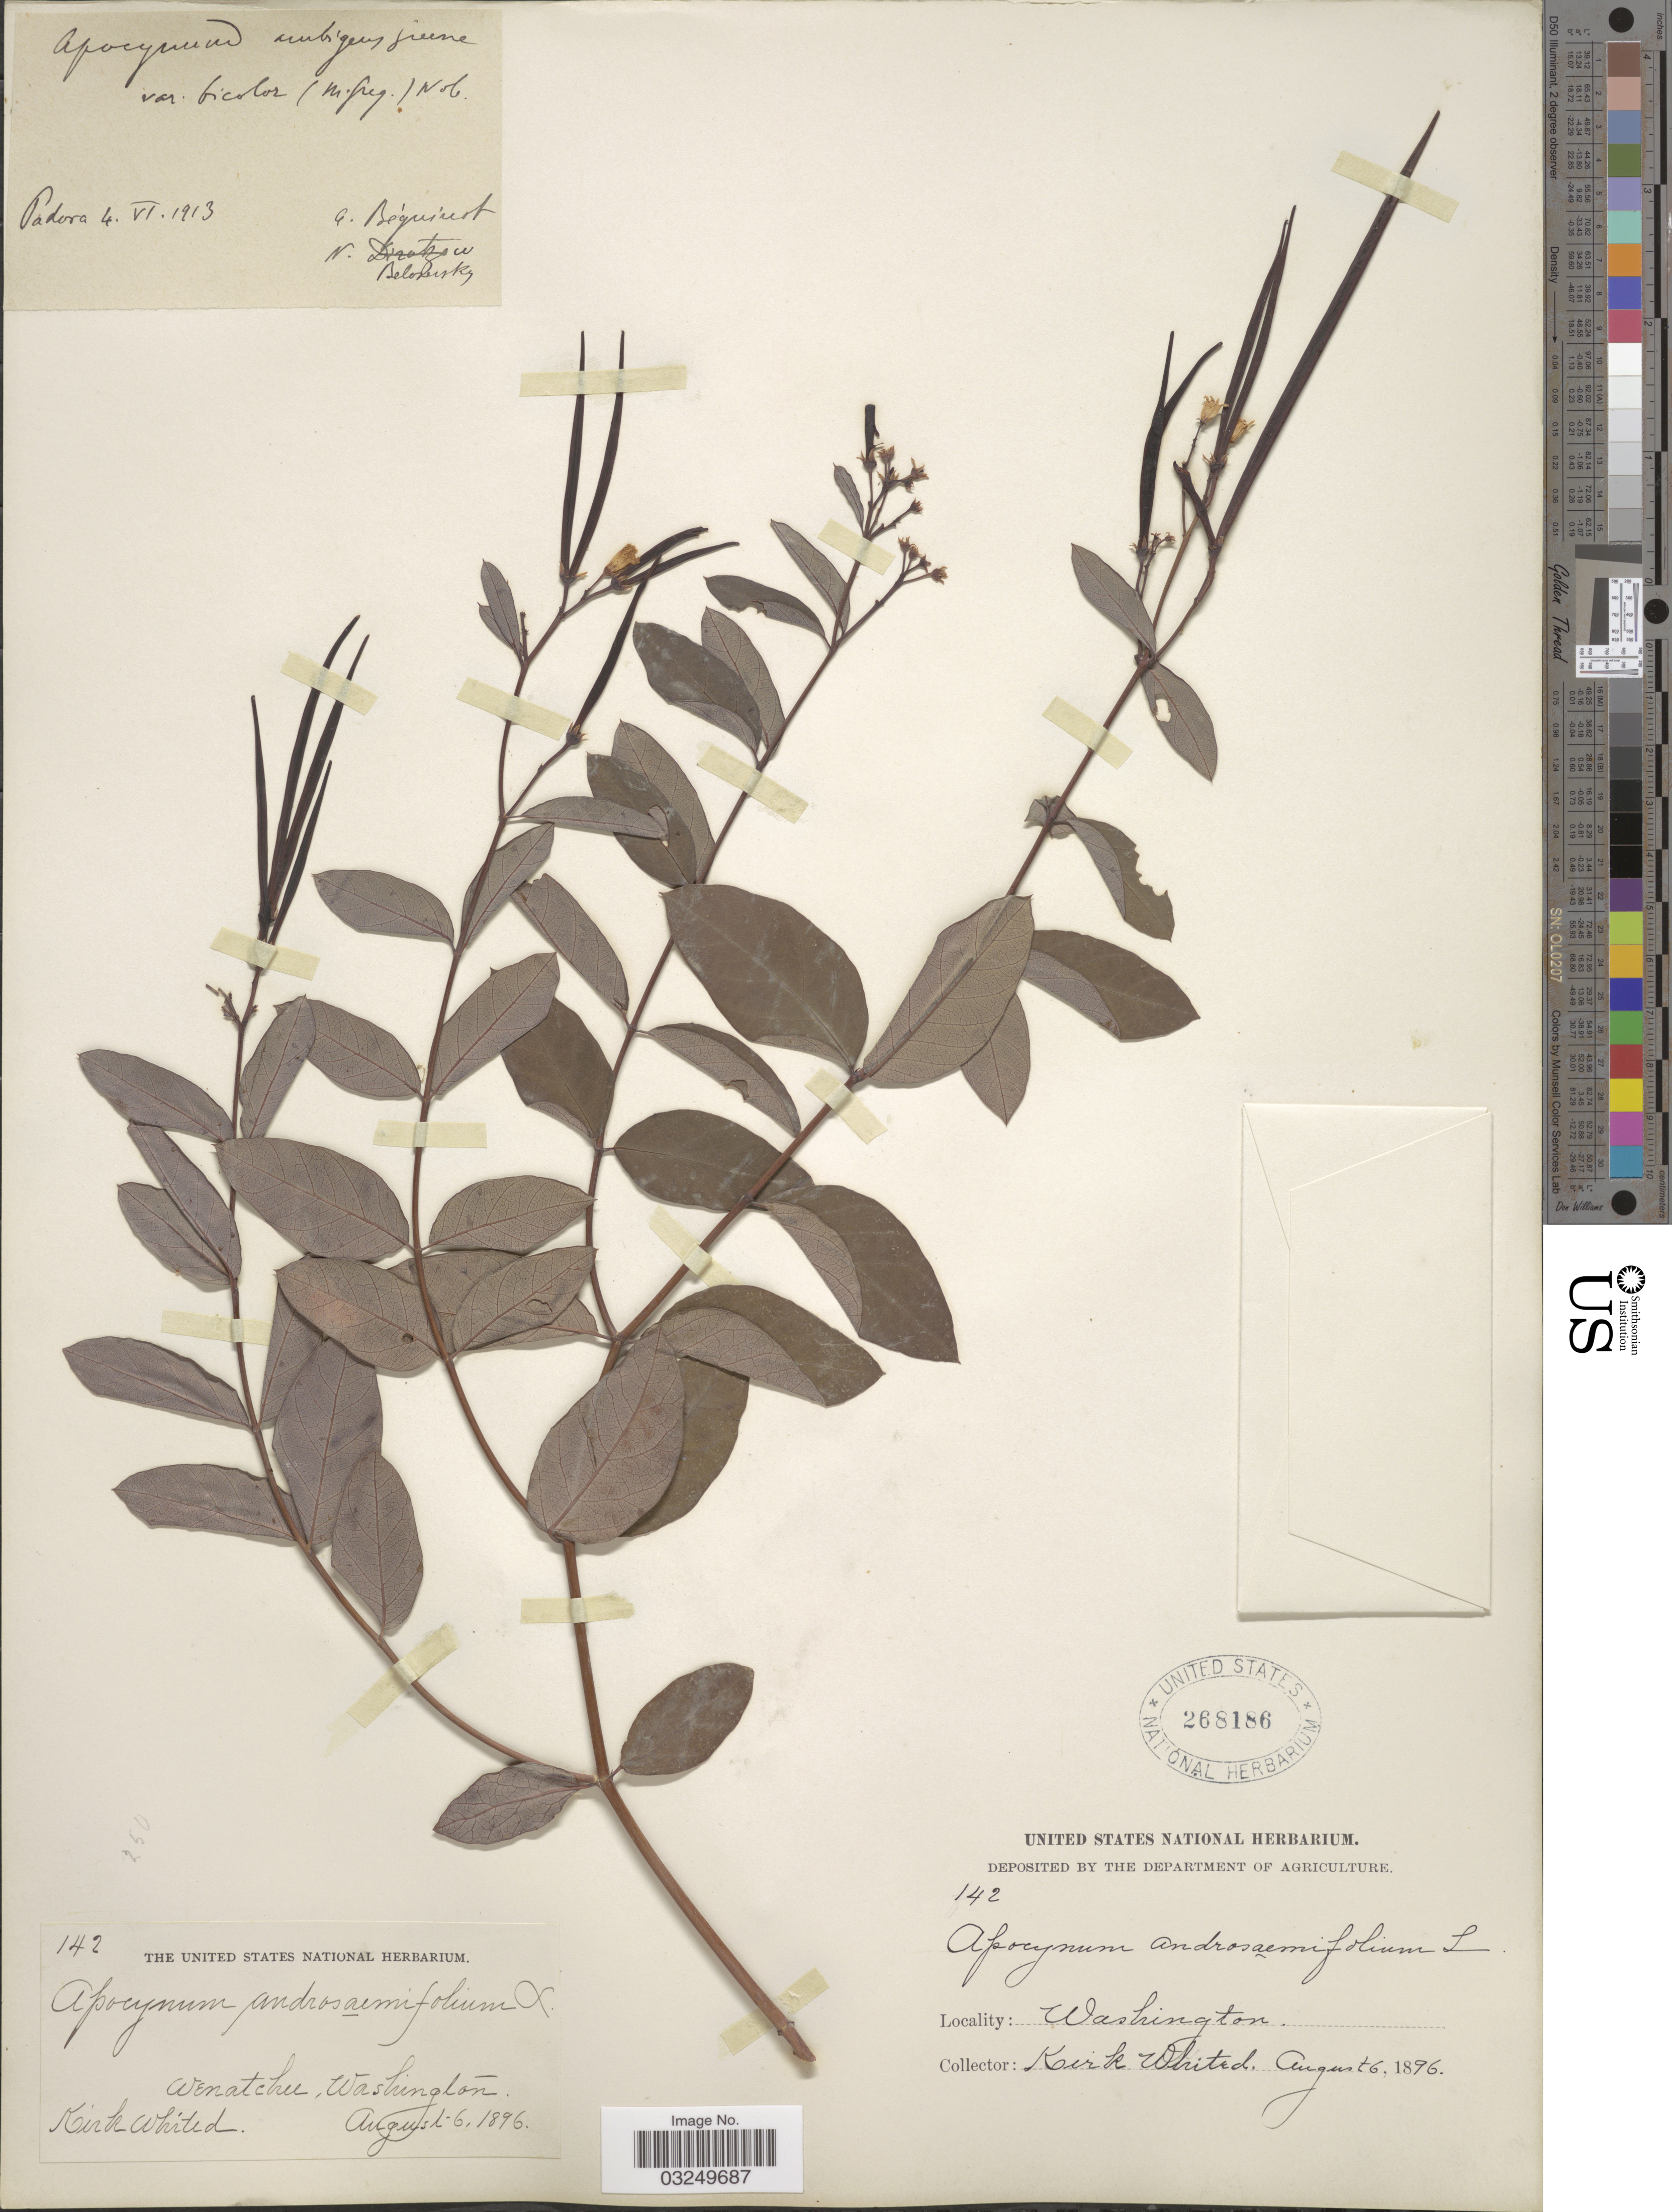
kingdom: Plantae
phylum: Tracheophyta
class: Magnoliopsida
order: Gentianales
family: Apocynaceae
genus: Apocynum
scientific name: Apocynum bicolor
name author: E.A. McGregor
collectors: K. Whited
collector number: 142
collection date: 1896-08-06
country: United States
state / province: Washington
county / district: Chelan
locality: Wenatchee.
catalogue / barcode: US 268186